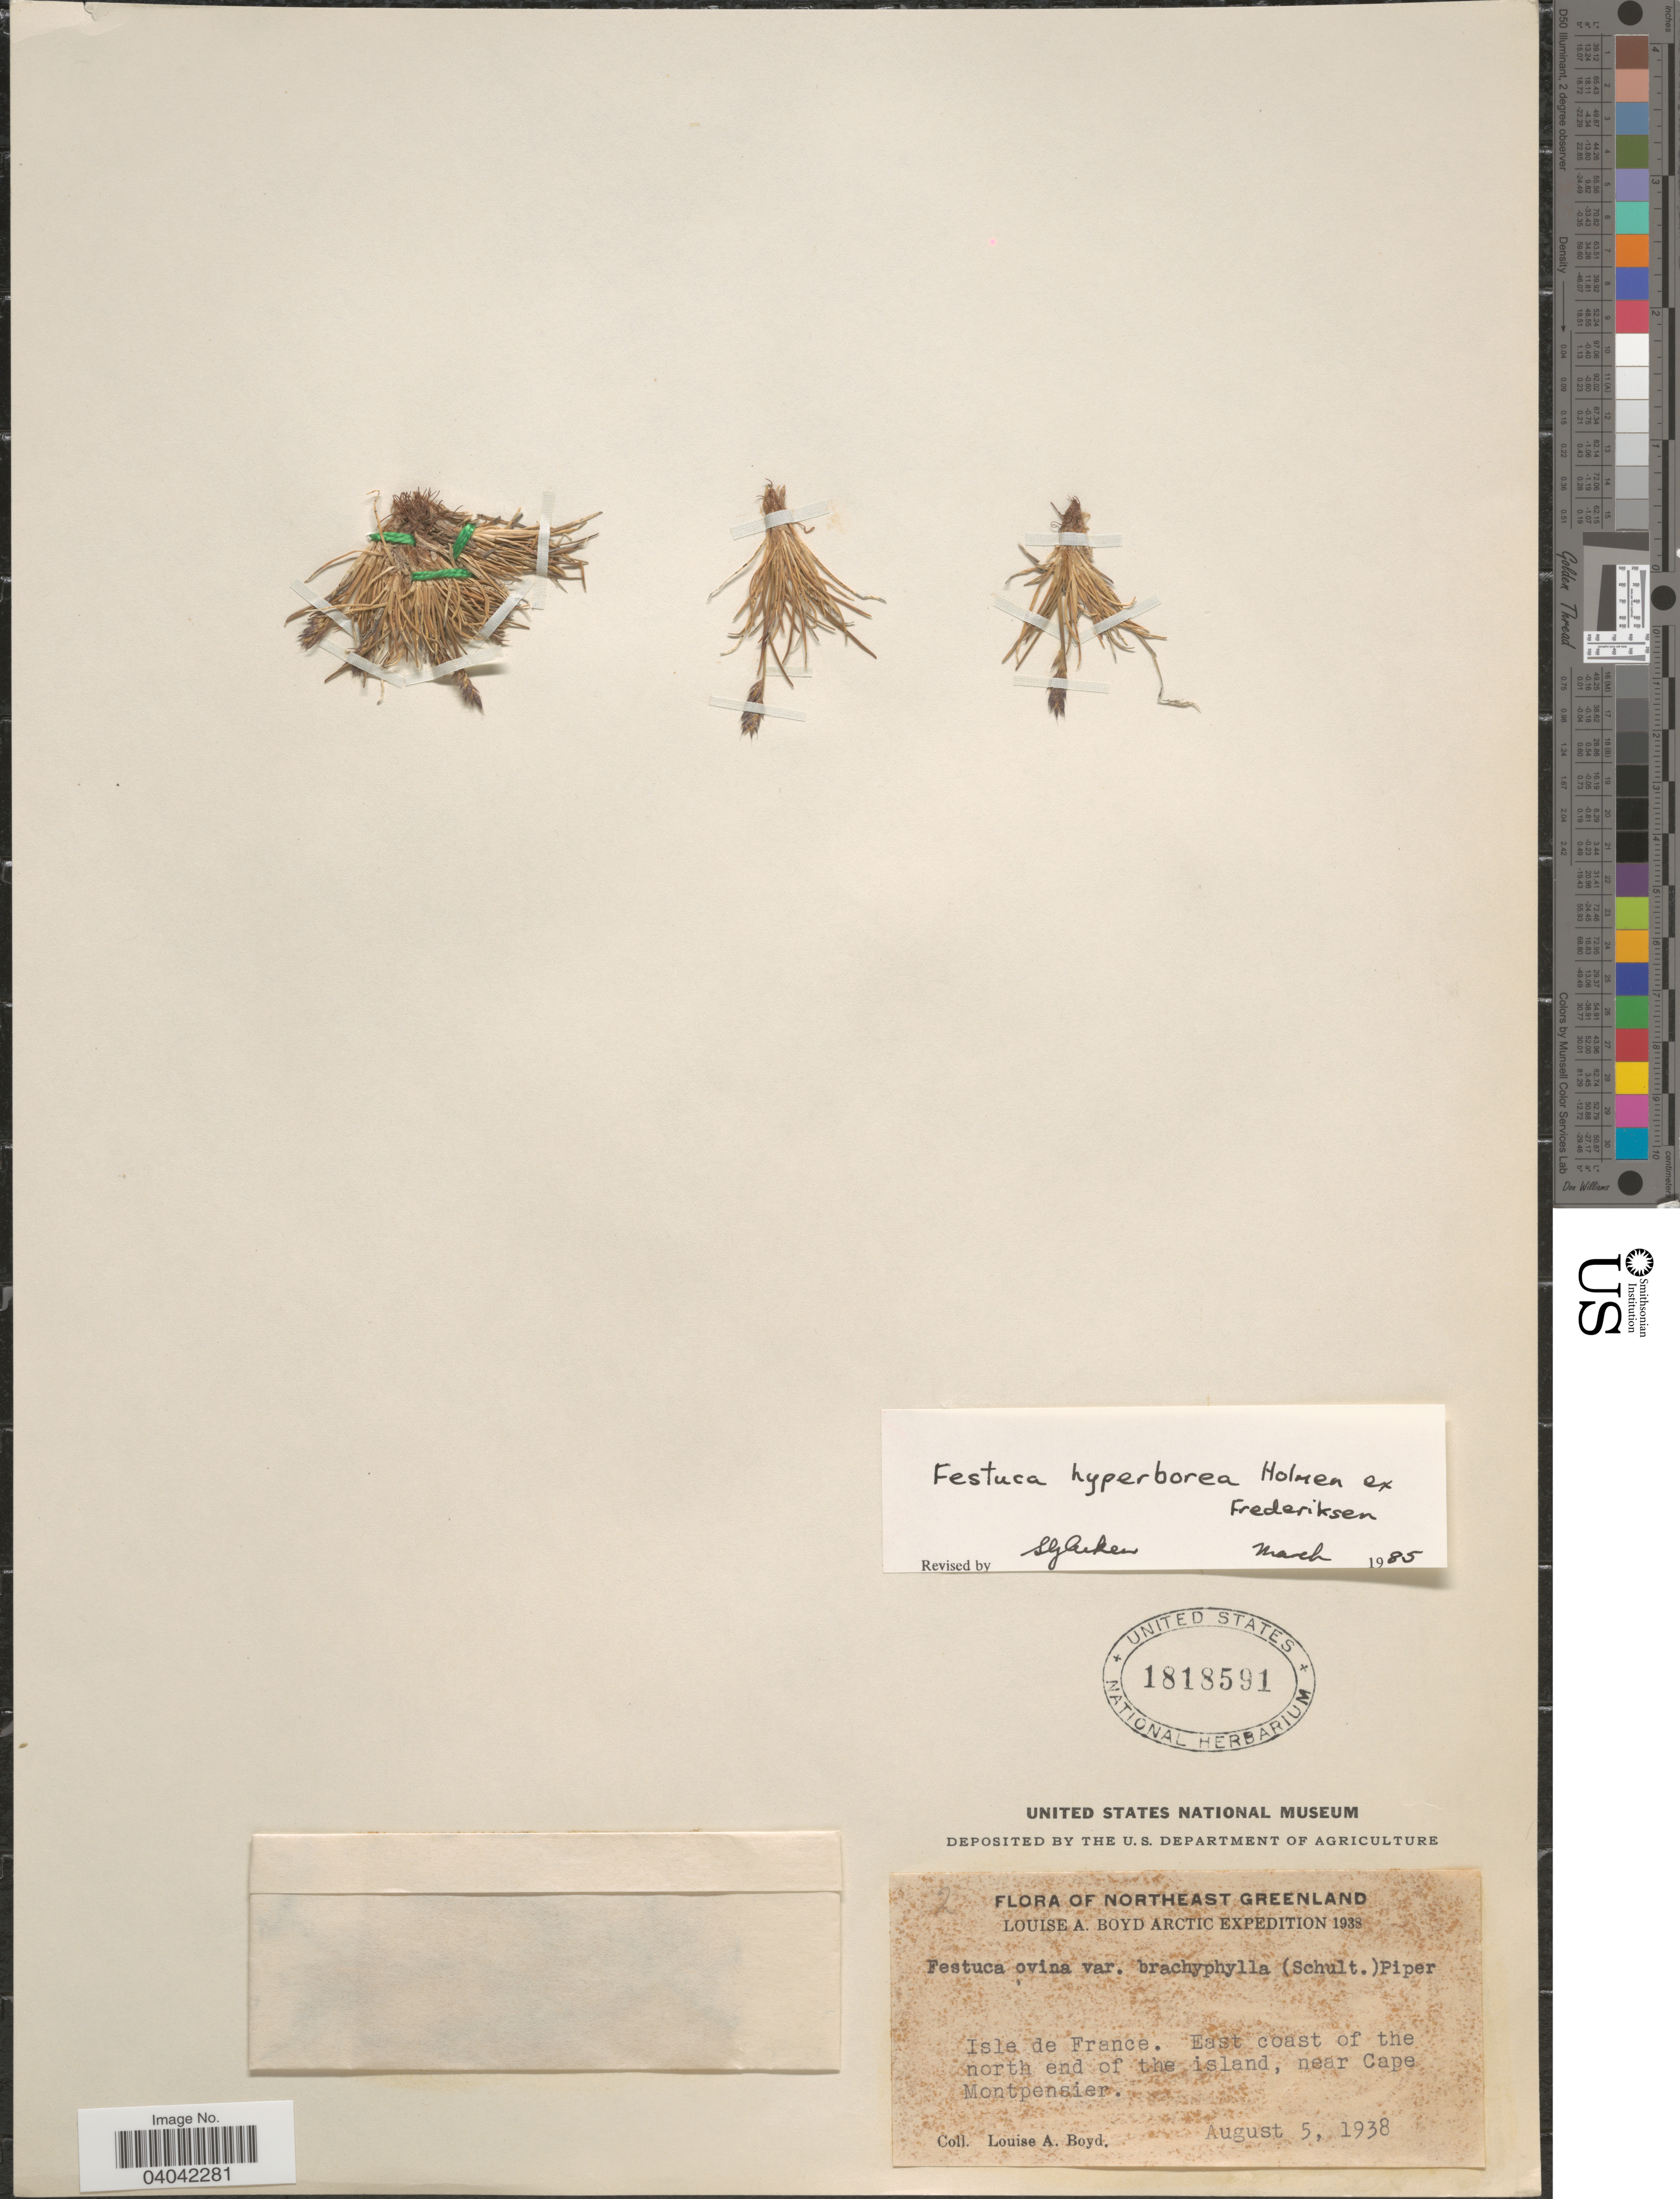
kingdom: Plantae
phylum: Tracheophyta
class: Liliopsida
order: Poales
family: Poaceae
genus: Festuca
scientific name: Festuca hyperborea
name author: Holmen ex Fred.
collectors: L. Boyd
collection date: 1938-08-05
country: Greenland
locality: Northeast Greenland. Isle de France. East coast of the north end of the island, near Cape Montpensier.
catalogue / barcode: US 1818591